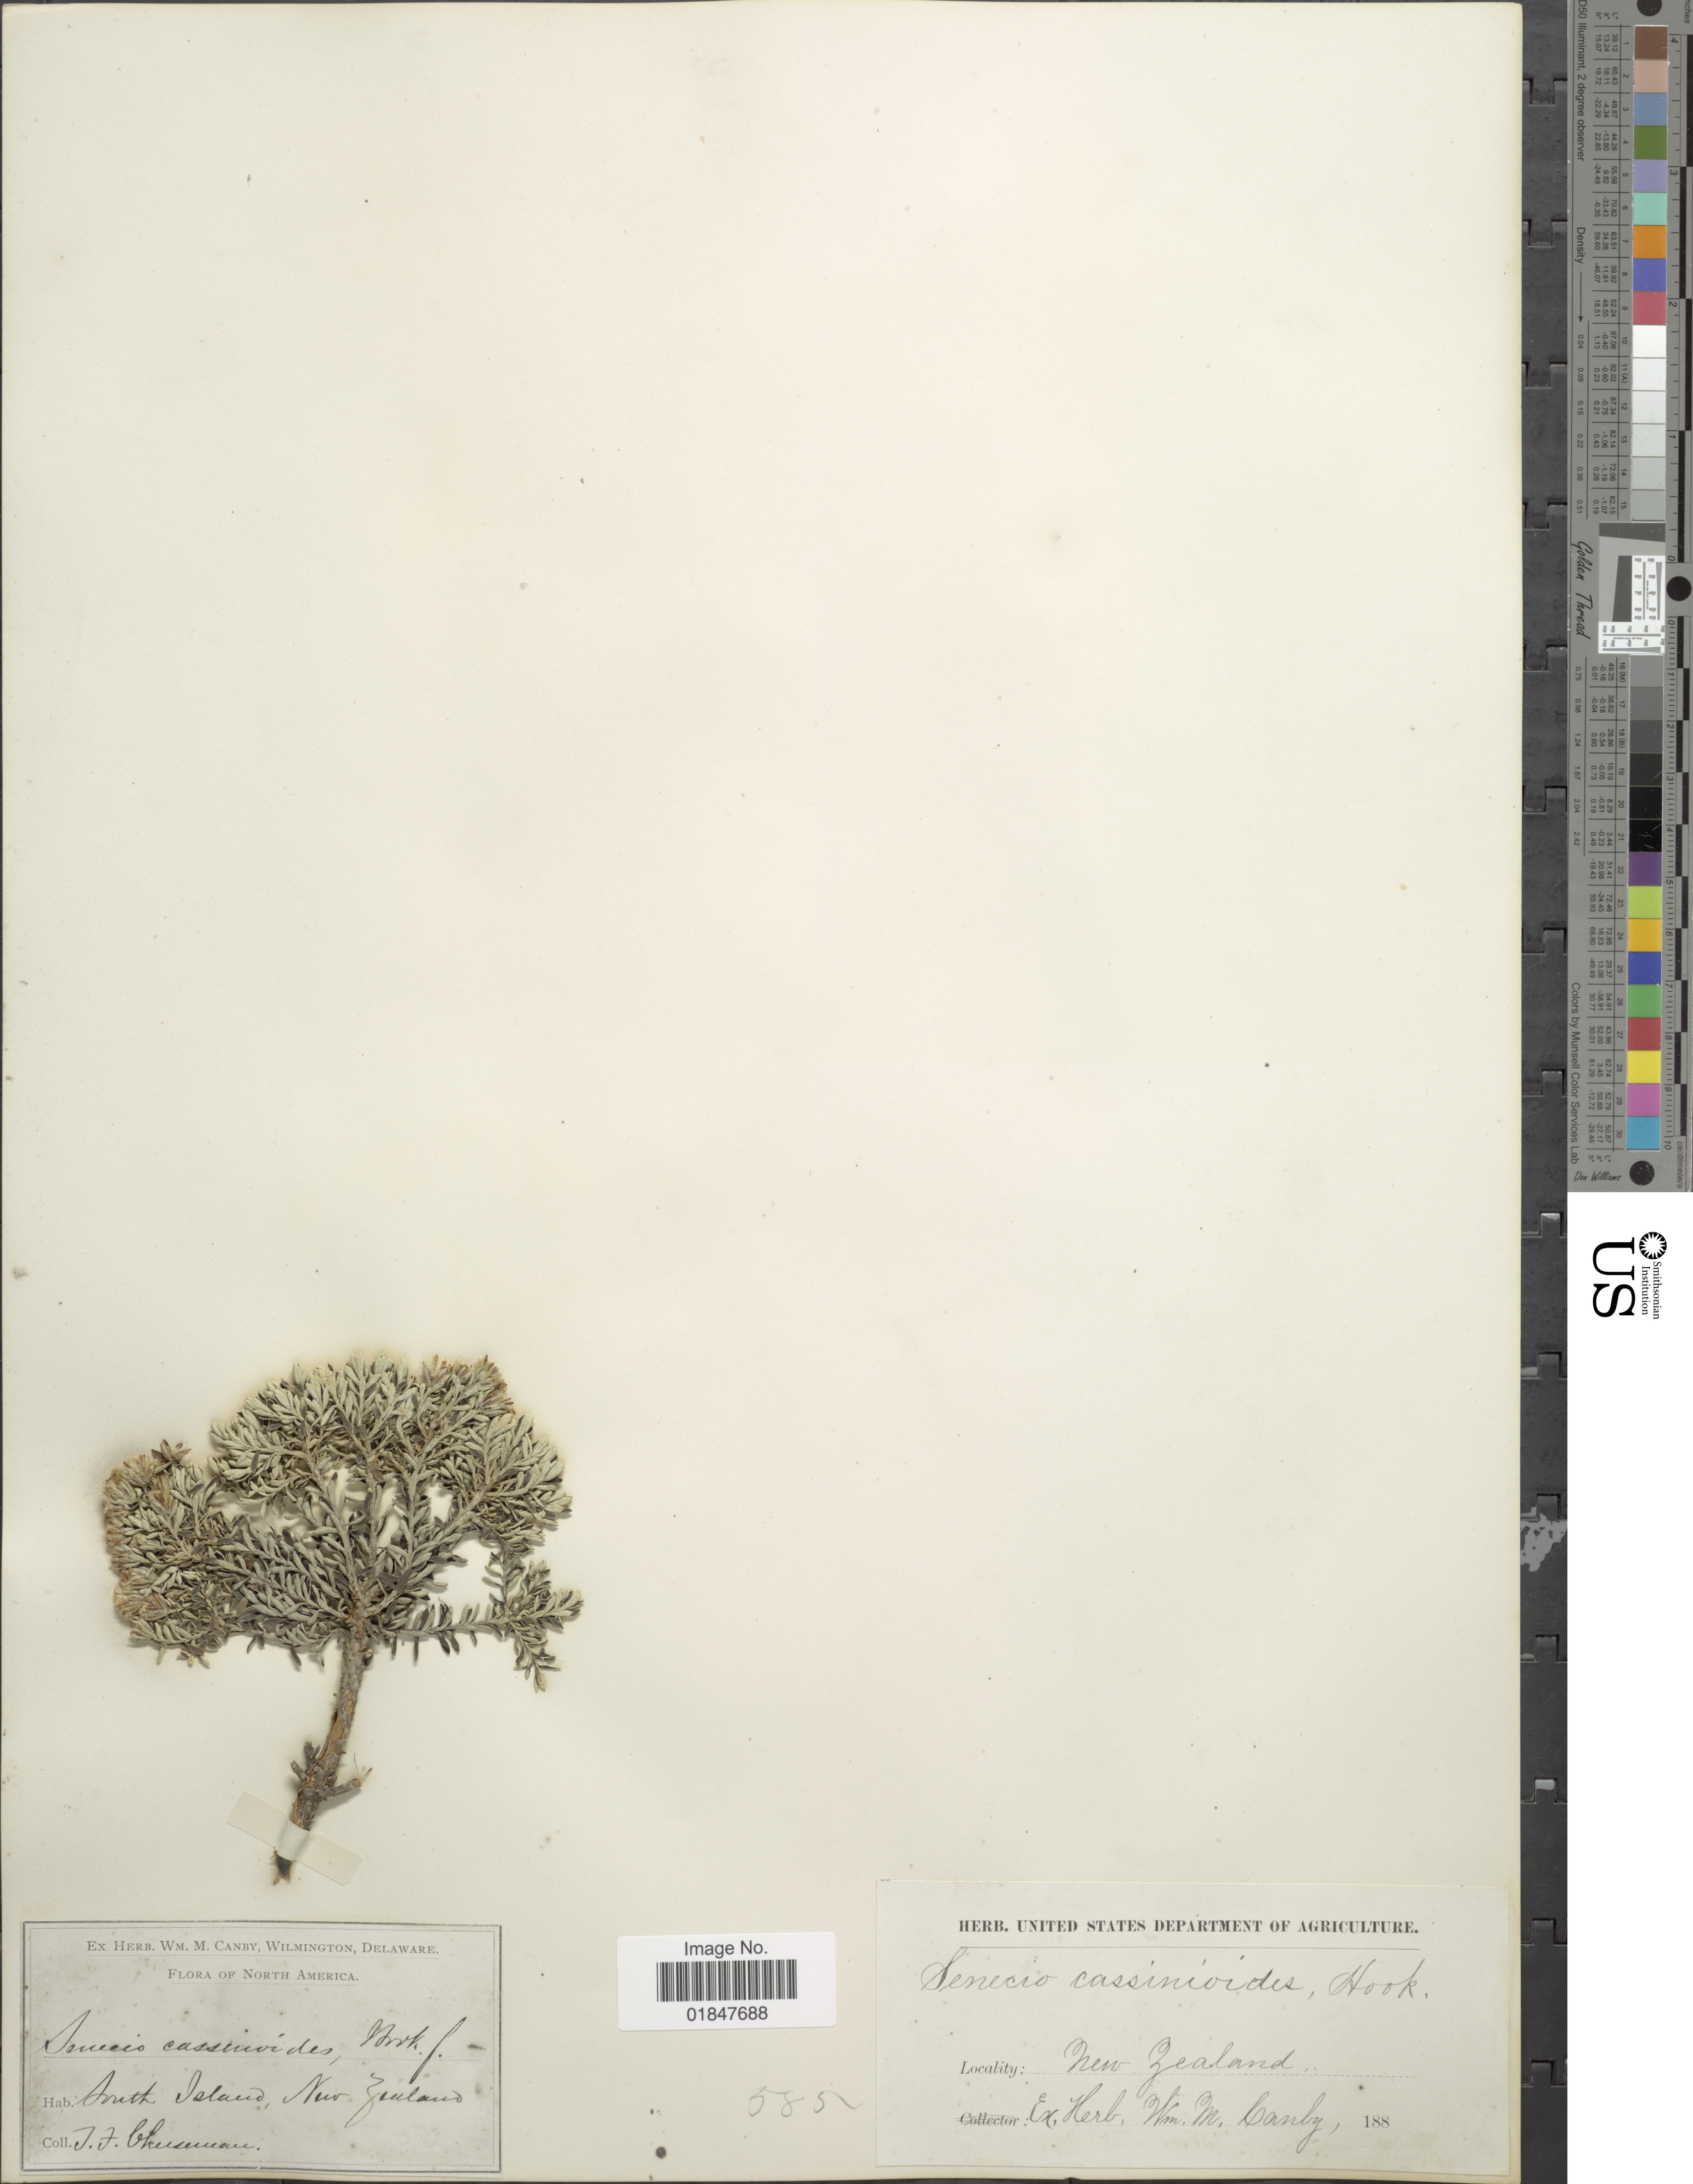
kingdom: Plantae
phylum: Tracheophyta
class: Magnoliopsida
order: Asterales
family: Asteraceae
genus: Brachyglottis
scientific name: Brachyglottis cassinioides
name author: (Hook. f.) B. Nord.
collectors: T. F. Cheeseman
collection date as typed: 188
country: New Zealand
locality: South Island